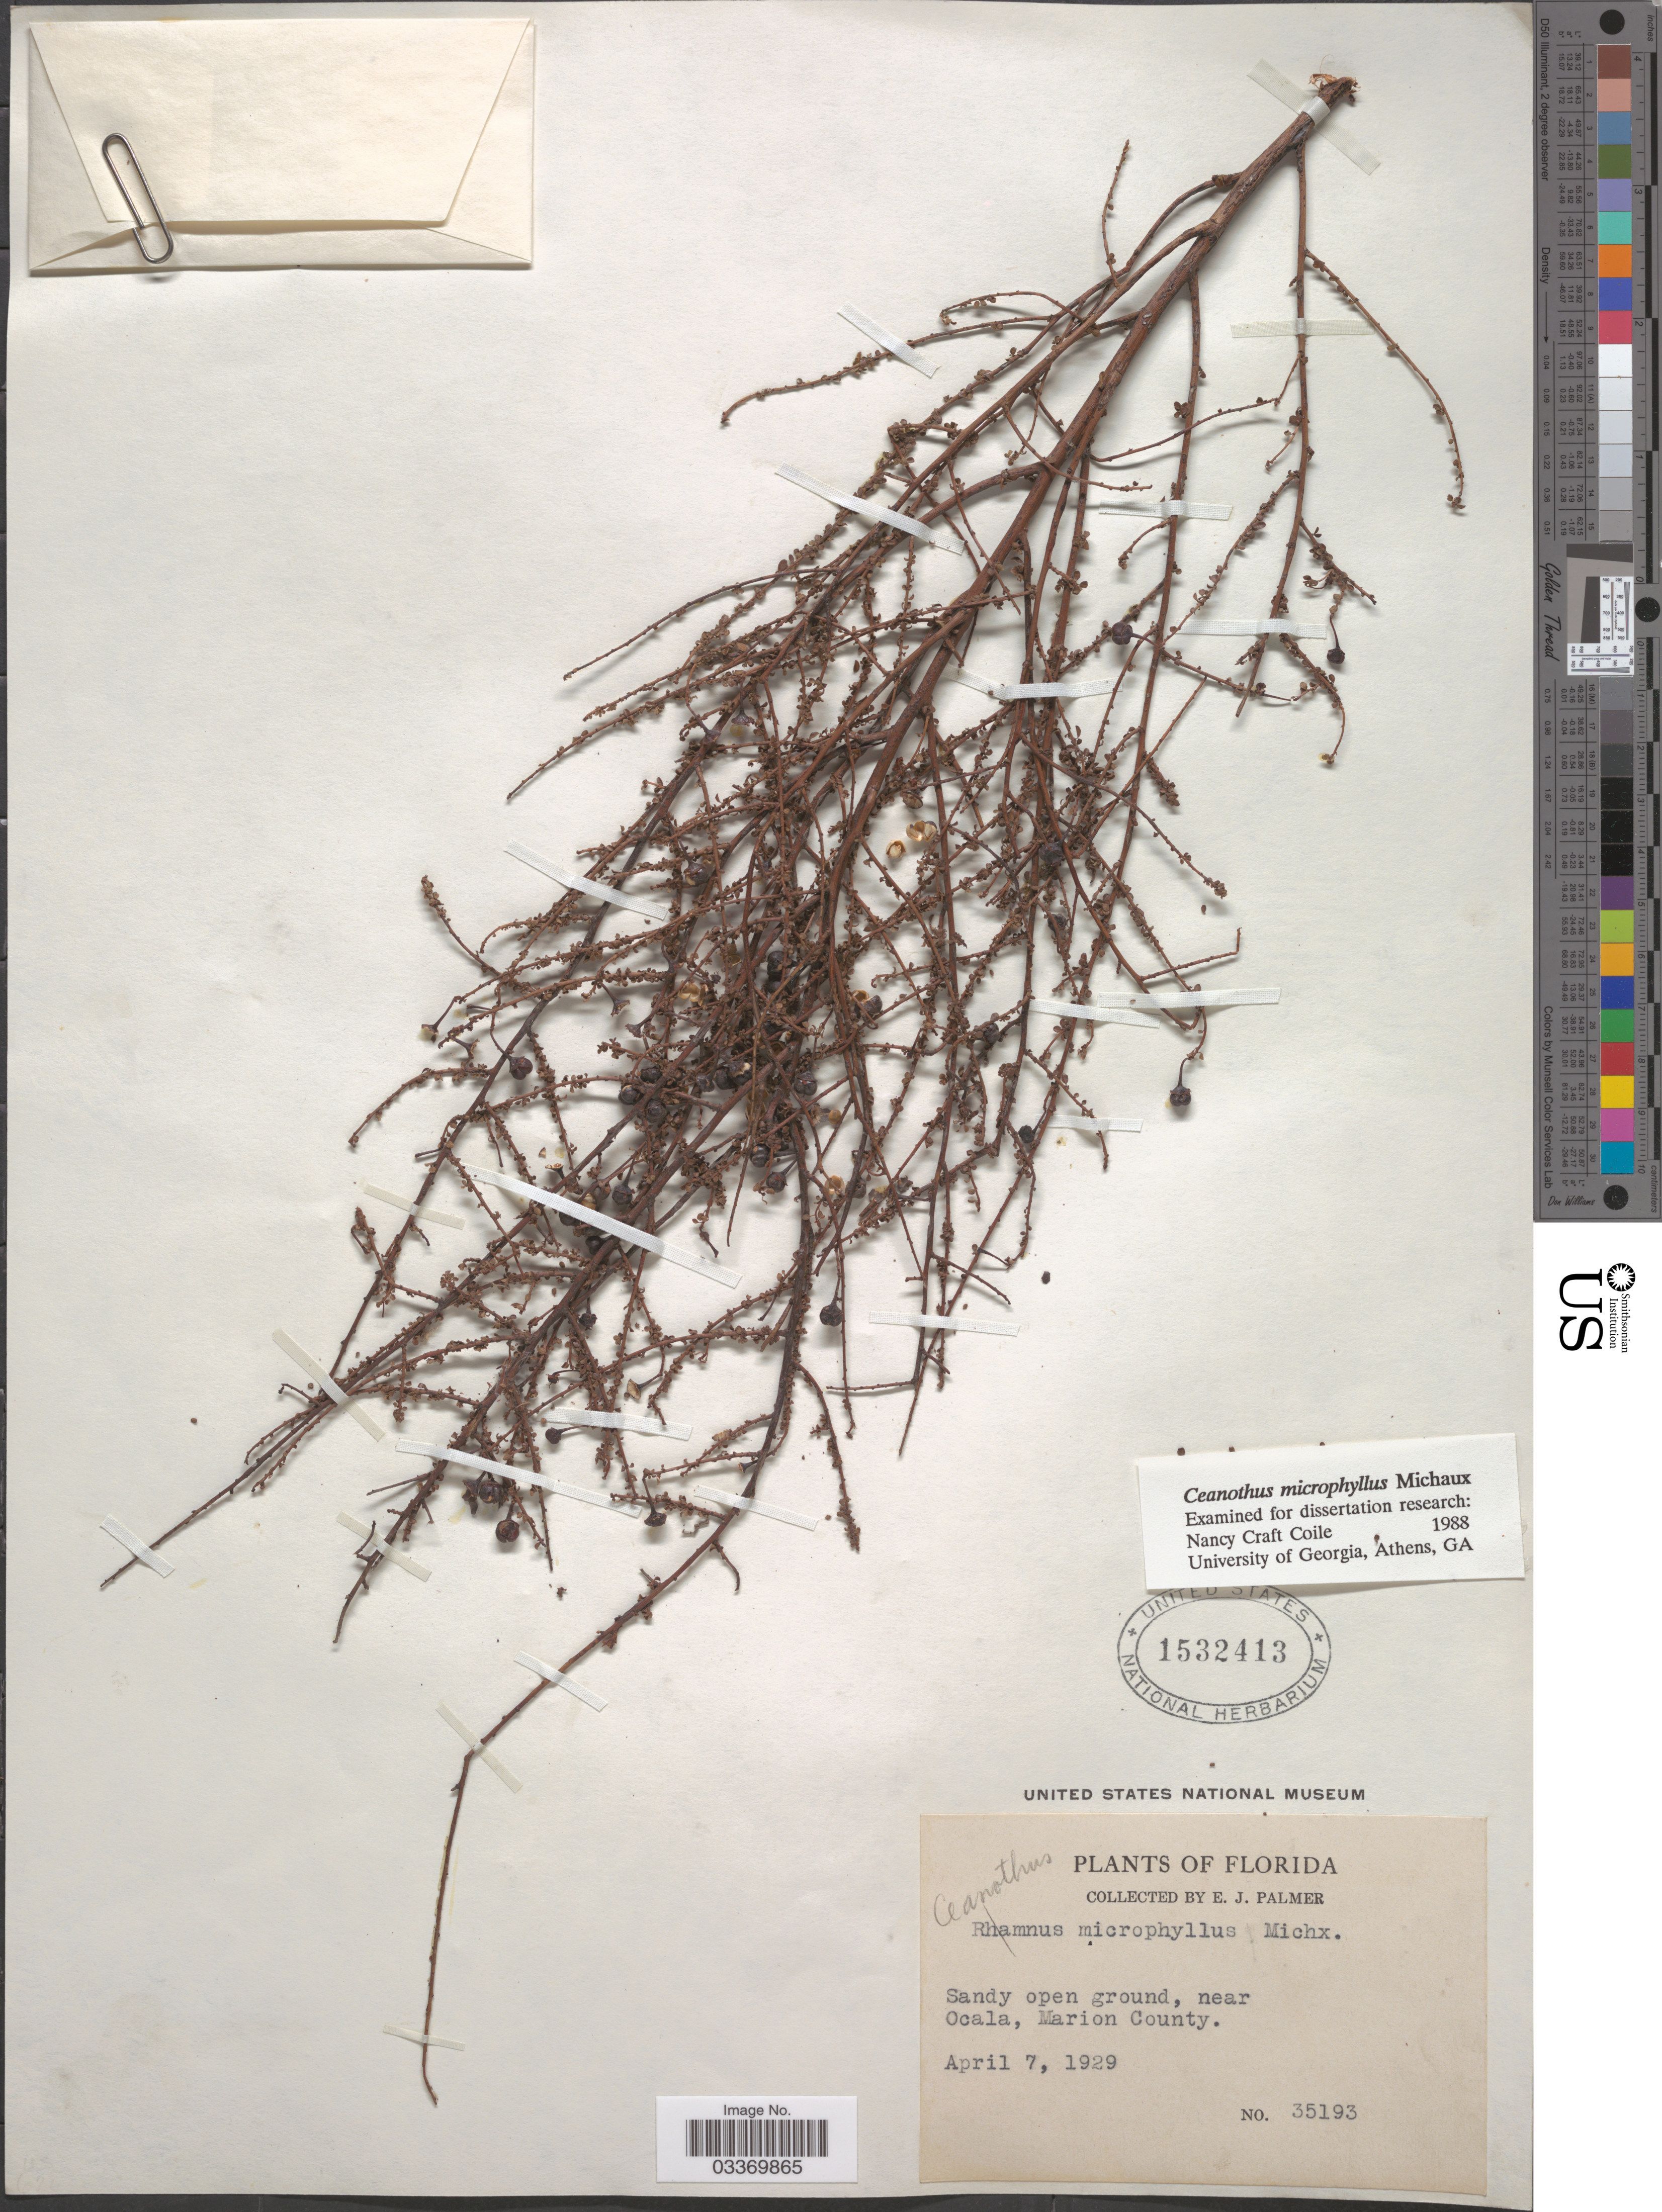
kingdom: Plantae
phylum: Tracheophyta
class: Magnoliopsida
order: Rosales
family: Rhamnaceae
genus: Ceanothus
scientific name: Ceanothus microphyllus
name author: Michx.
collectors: E. J. Palmer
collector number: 35193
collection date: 1929-04-07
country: United States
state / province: Florida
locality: Near Ocala, Marion County.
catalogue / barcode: US 1532413